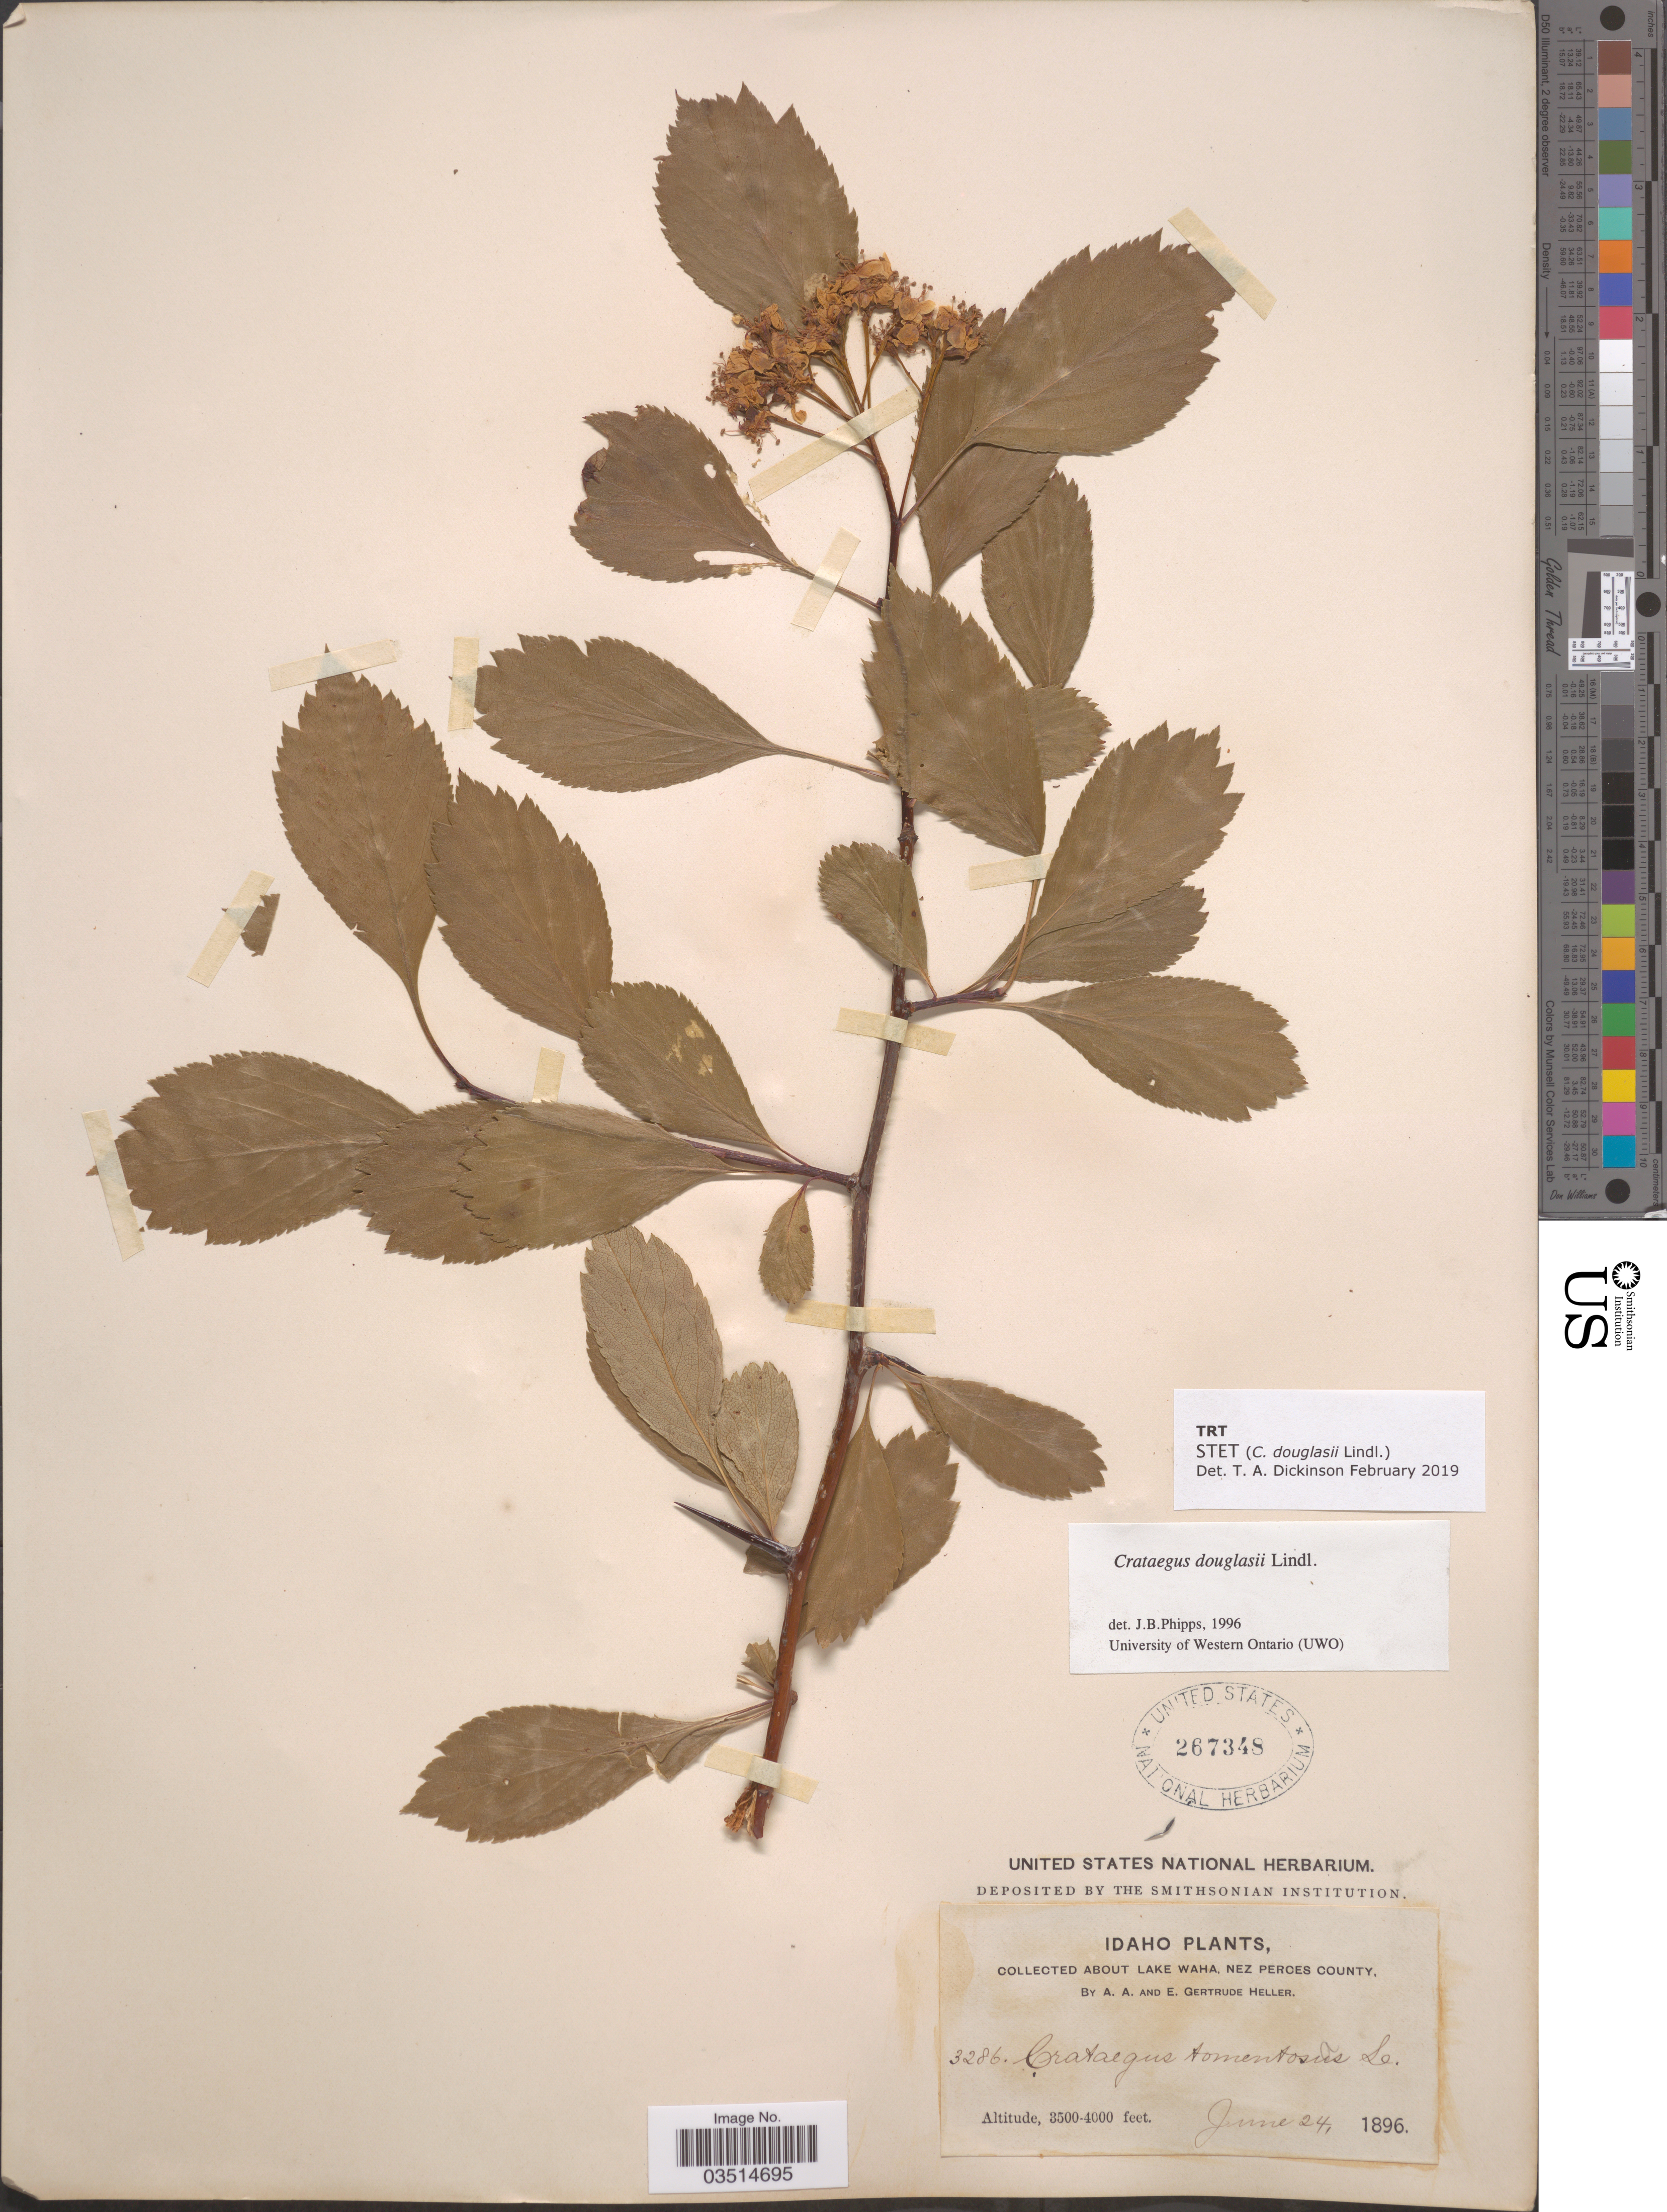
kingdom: Plantae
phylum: Tracheophyta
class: Magnoliopsida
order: Rosales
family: Rosaceae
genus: Crataegus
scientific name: Crataegus douglasii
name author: Lindl.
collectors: A. A. Heller & E. G. Heller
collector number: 3286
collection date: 1896-06-24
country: United States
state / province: Idaho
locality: About Lake Waha, Nez Perces County.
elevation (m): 1067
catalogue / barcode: US 267348